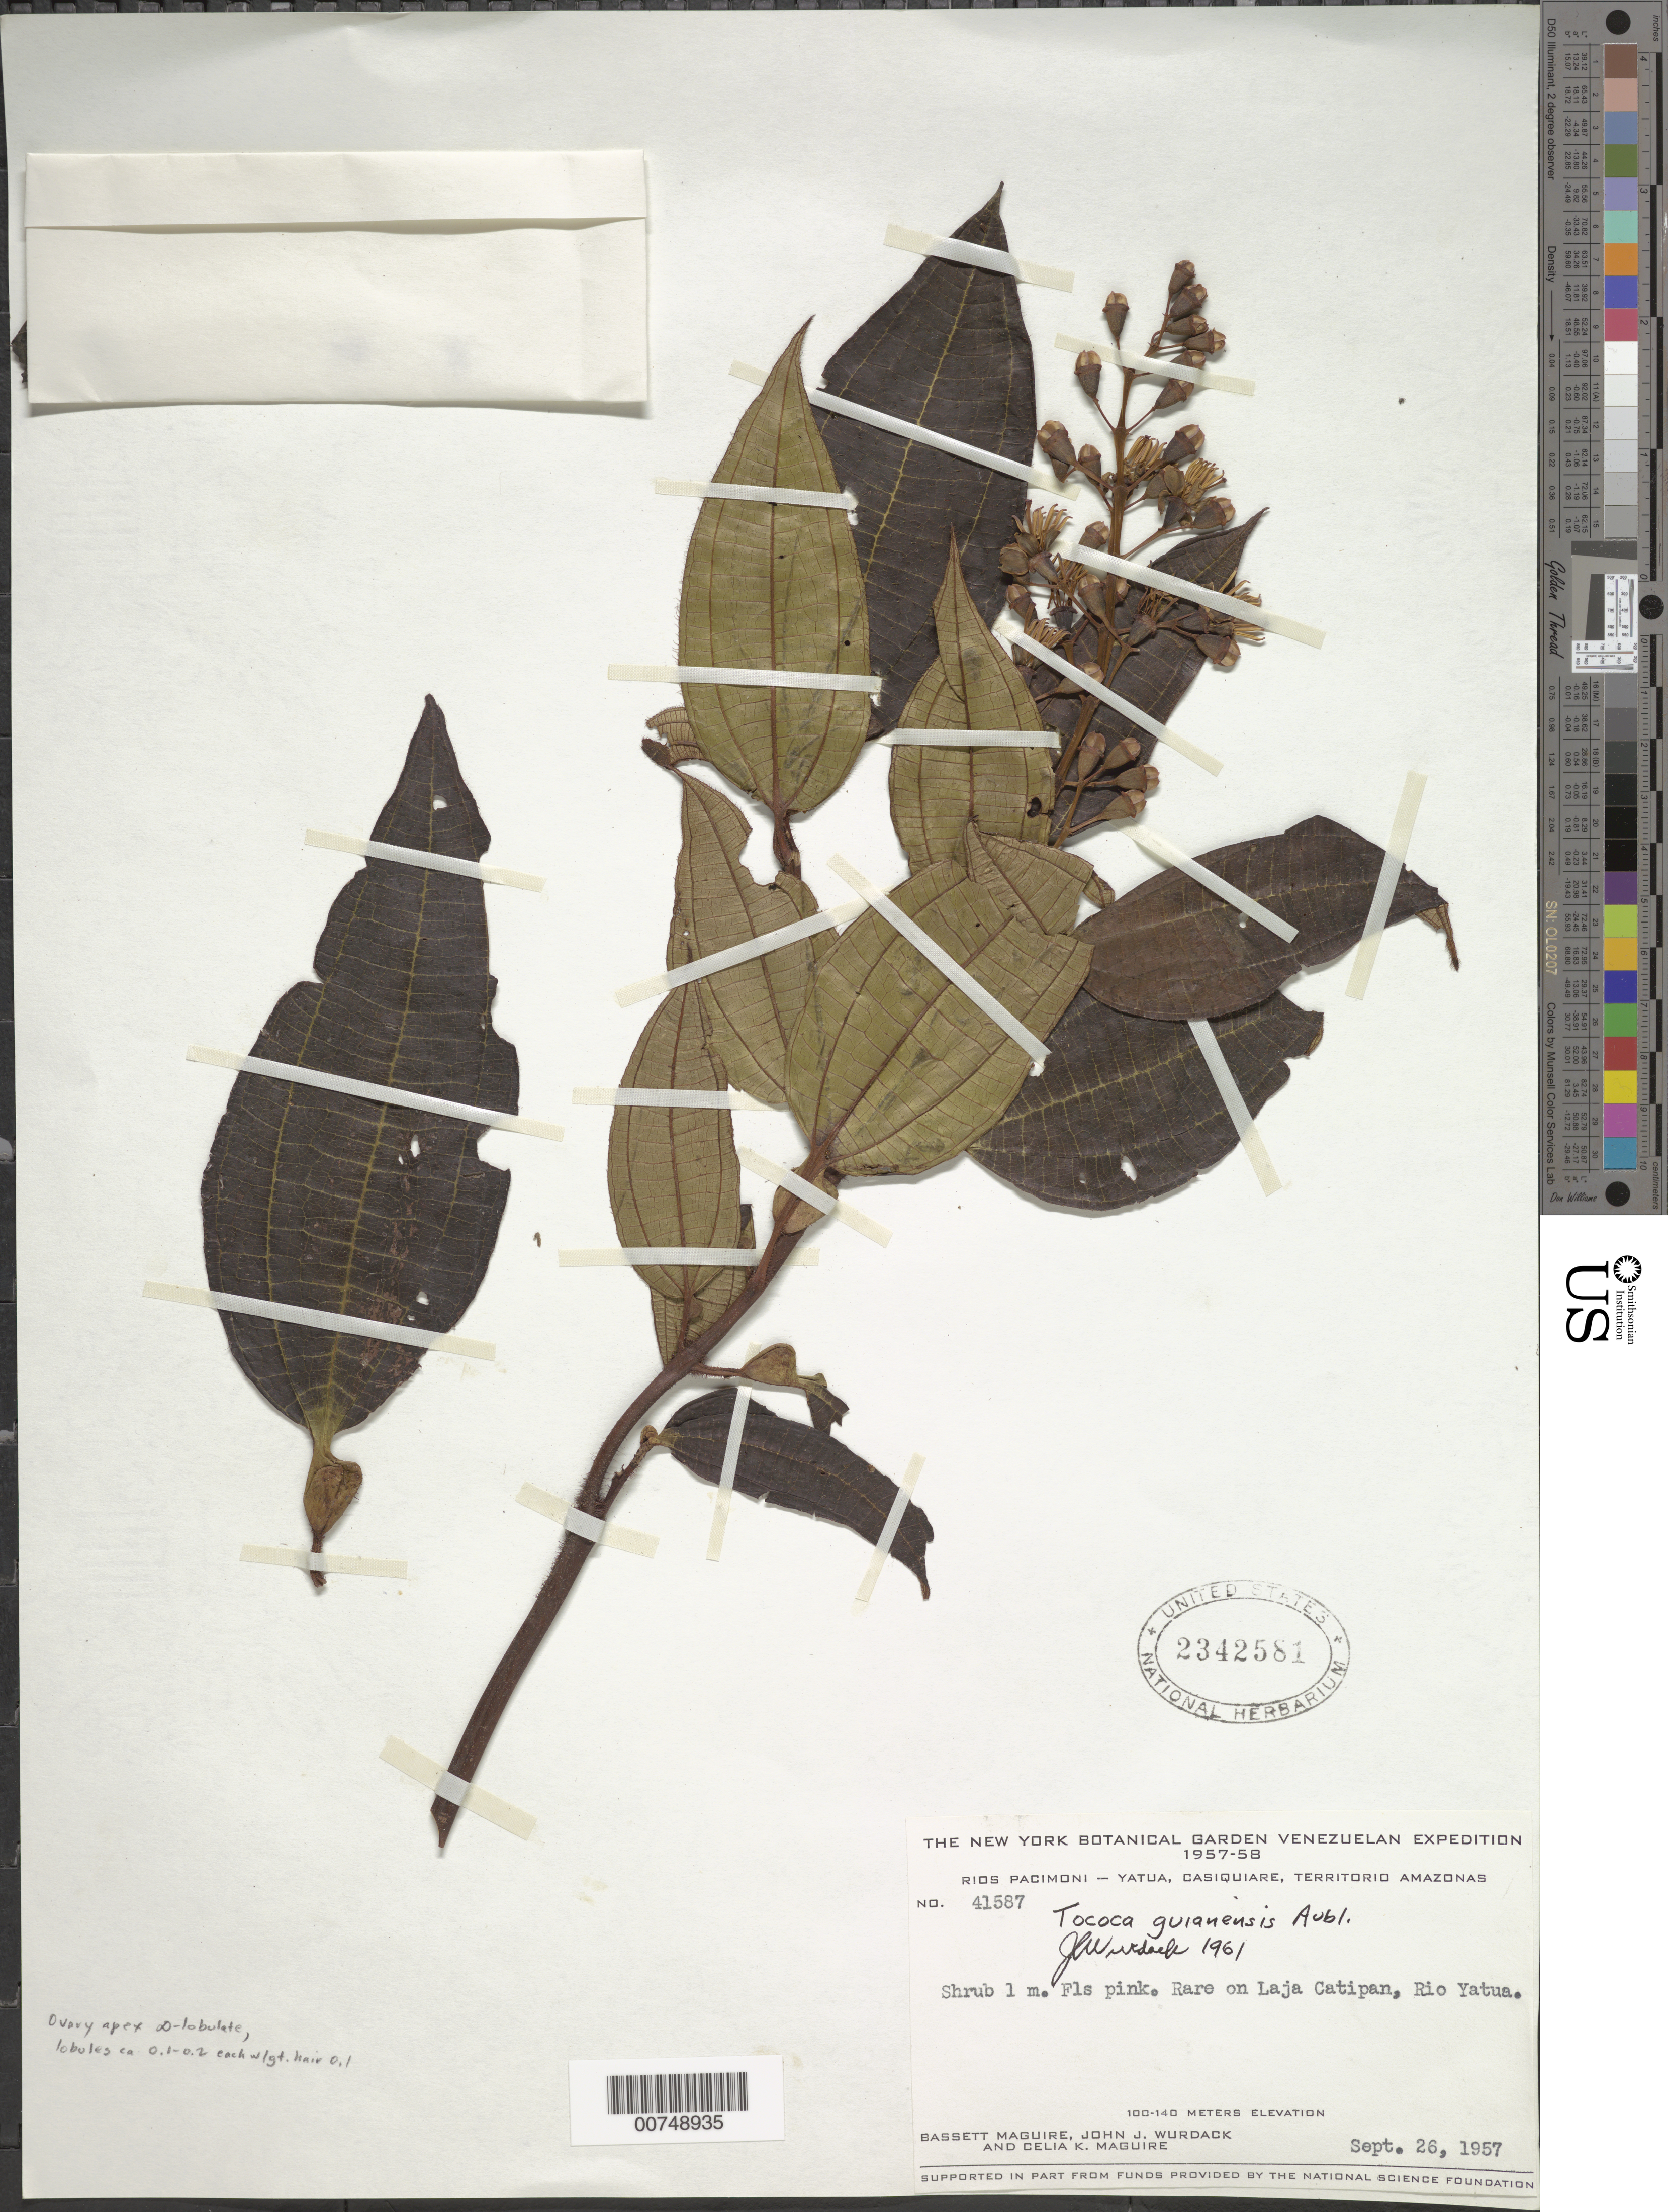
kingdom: Plantae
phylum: Tracheophyta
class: Magnoliopsida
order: Myrtales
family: Melastomataceae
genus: Tococa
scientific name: Tococa guianensis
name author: Aubl.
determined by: Wurdack, John J., (US), US (UNITED STATES)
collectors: B. Maguire, J. J. Wurdack & C. K. Maguire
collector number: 41587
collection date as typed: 26-Sep-57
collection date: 1957-09-26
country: Venezuela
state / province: Amazonas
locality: Ríos Pacimoni - Yatua, Casiquiare; on Laja Catipan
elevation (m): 100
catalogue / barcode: US 2342581